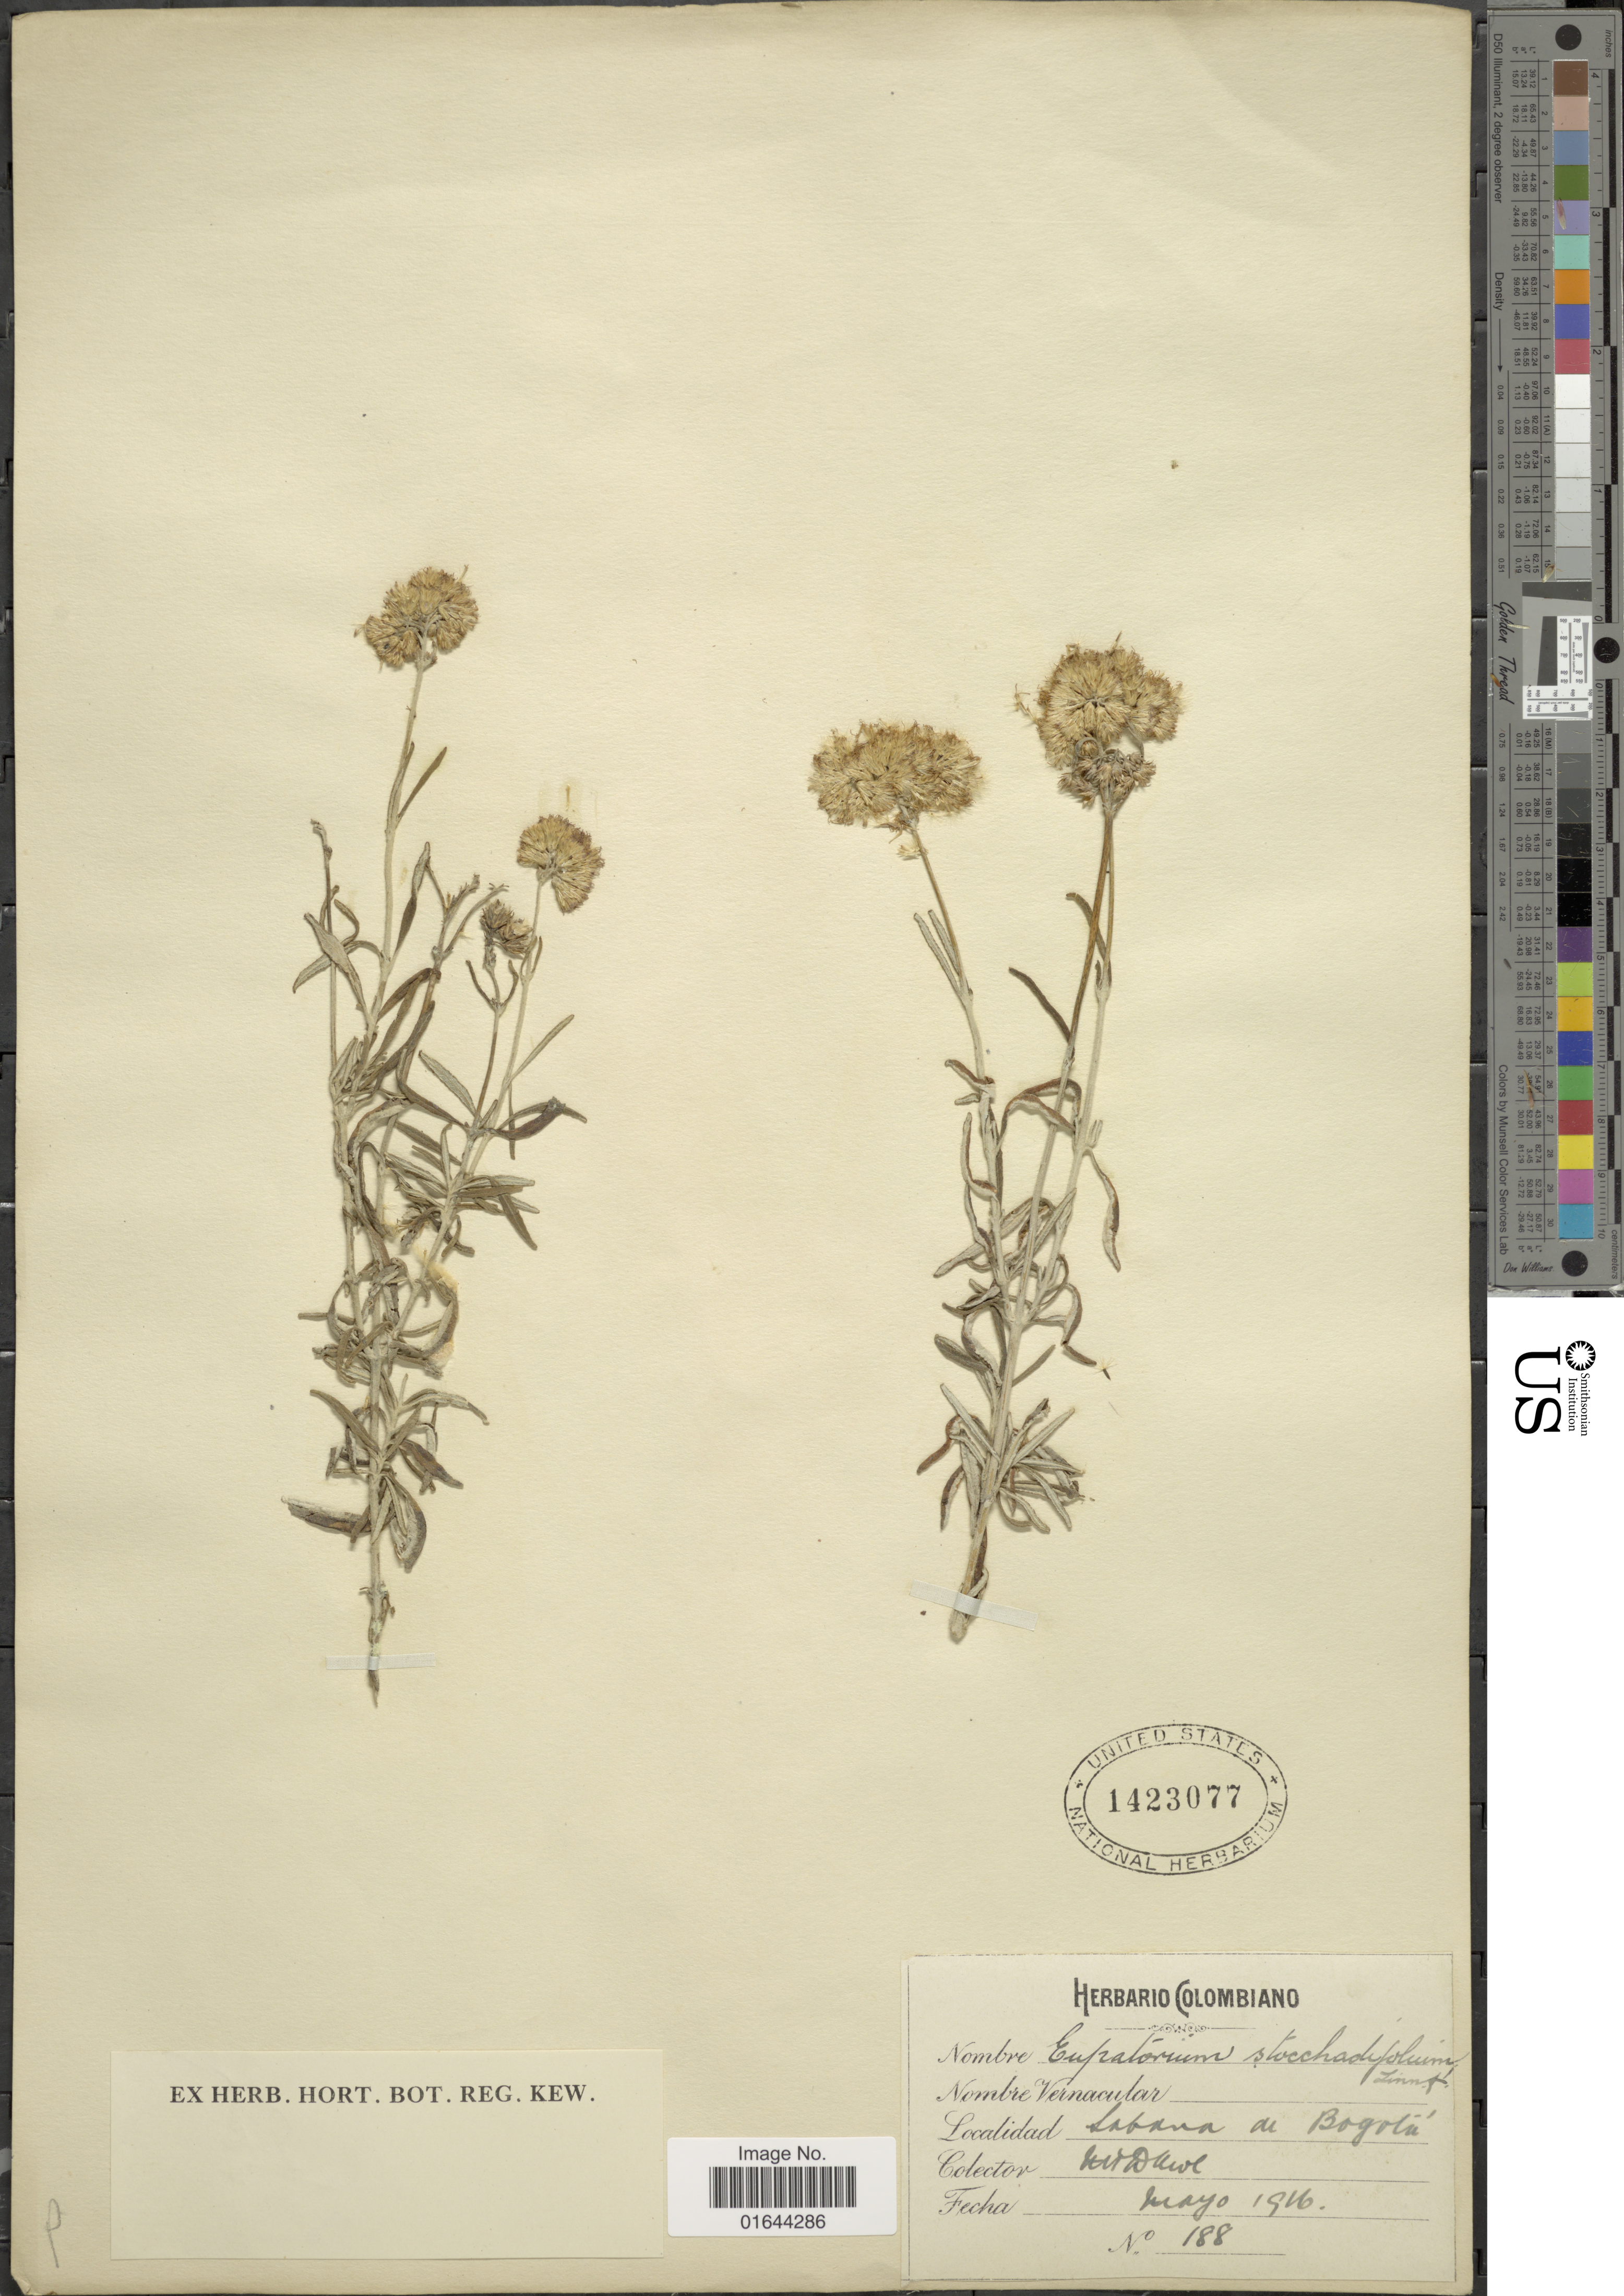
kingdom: Plantae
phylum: Tracheophyta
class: Magnoliopsida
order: Asterales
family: Asteraceae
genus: Lourteigia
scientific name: Lourteigia stoechadifolia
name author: (L. f.) R.M. King & H. Rob.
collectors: M. T. Dawe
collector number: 188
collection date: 1916-05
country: Colombia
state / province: Bogota D.C.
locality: Sabana de Bogota,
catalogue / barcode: US 1423077